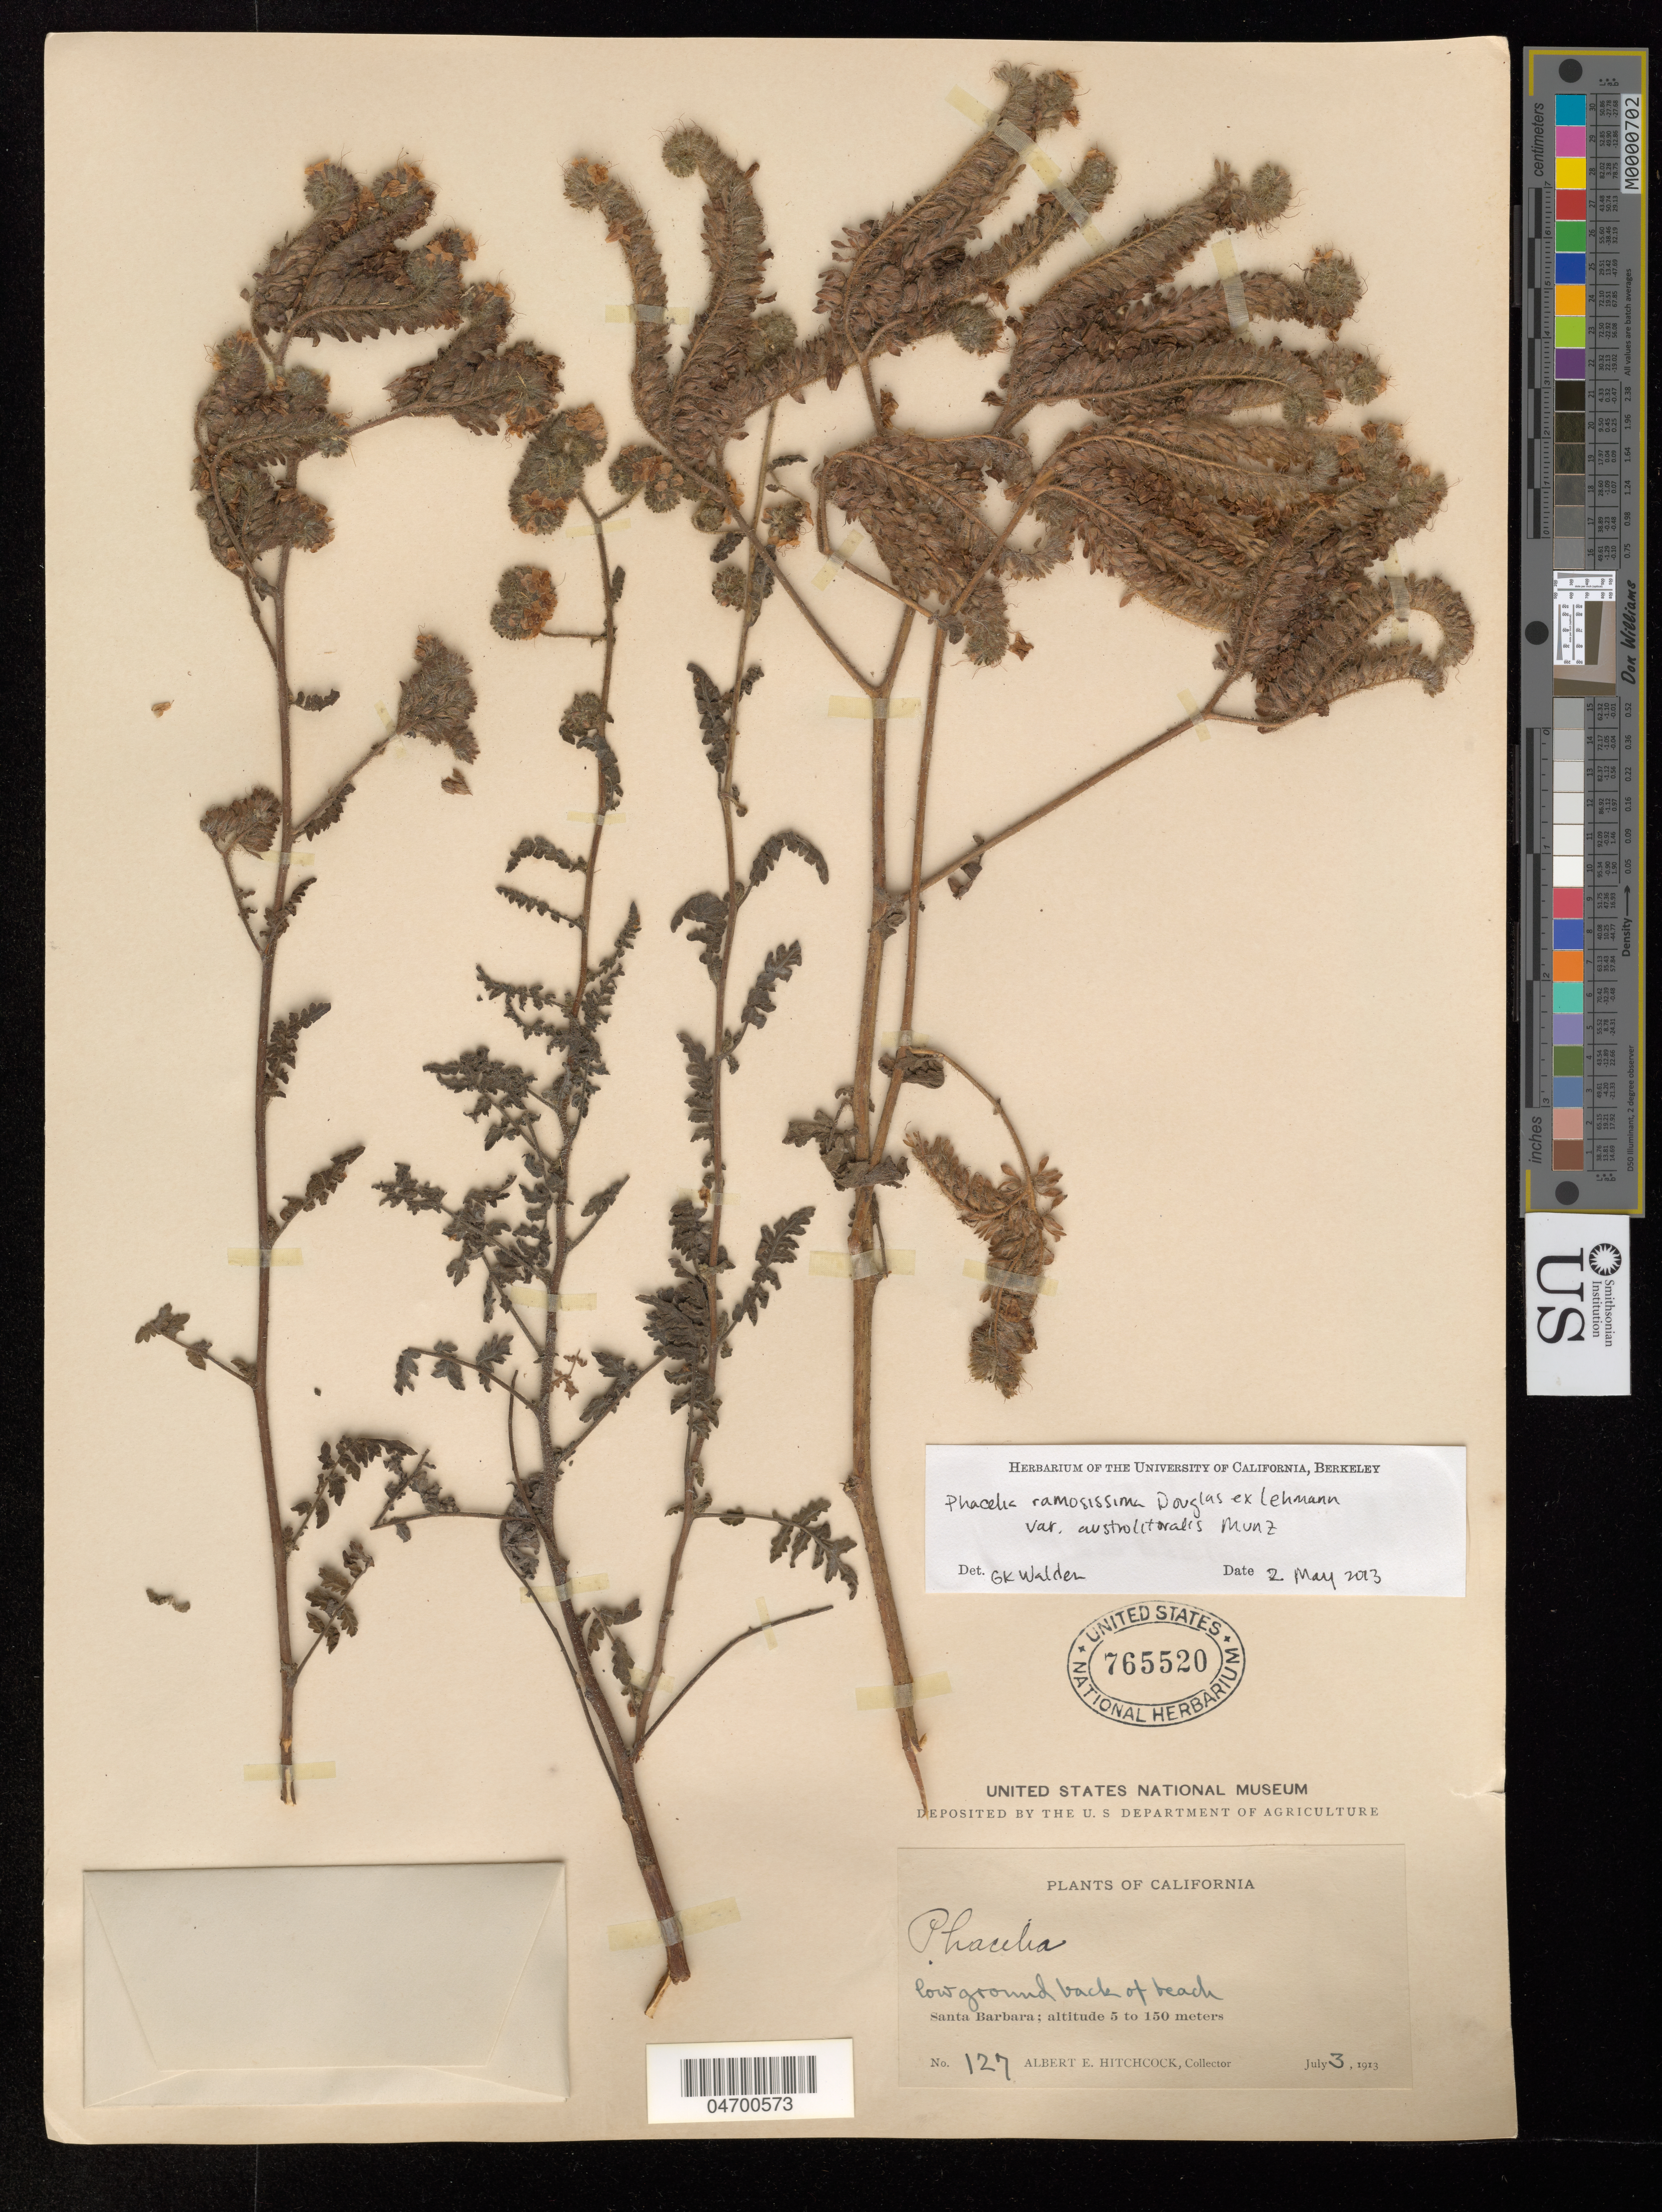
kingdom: Plantae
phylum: Tracheophyta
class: Magnoliopsida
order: Boraginales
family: Hydrophyllaceae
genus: Phacelia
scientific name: Phacelia ramosissima var. austrolitoralis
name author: Munz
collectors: A. Hitchcock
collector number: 127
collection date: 1913-07-03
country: United States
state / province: California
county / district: Santa Barbara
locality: Santa Barbara.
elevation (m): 5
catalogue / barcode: US 765520